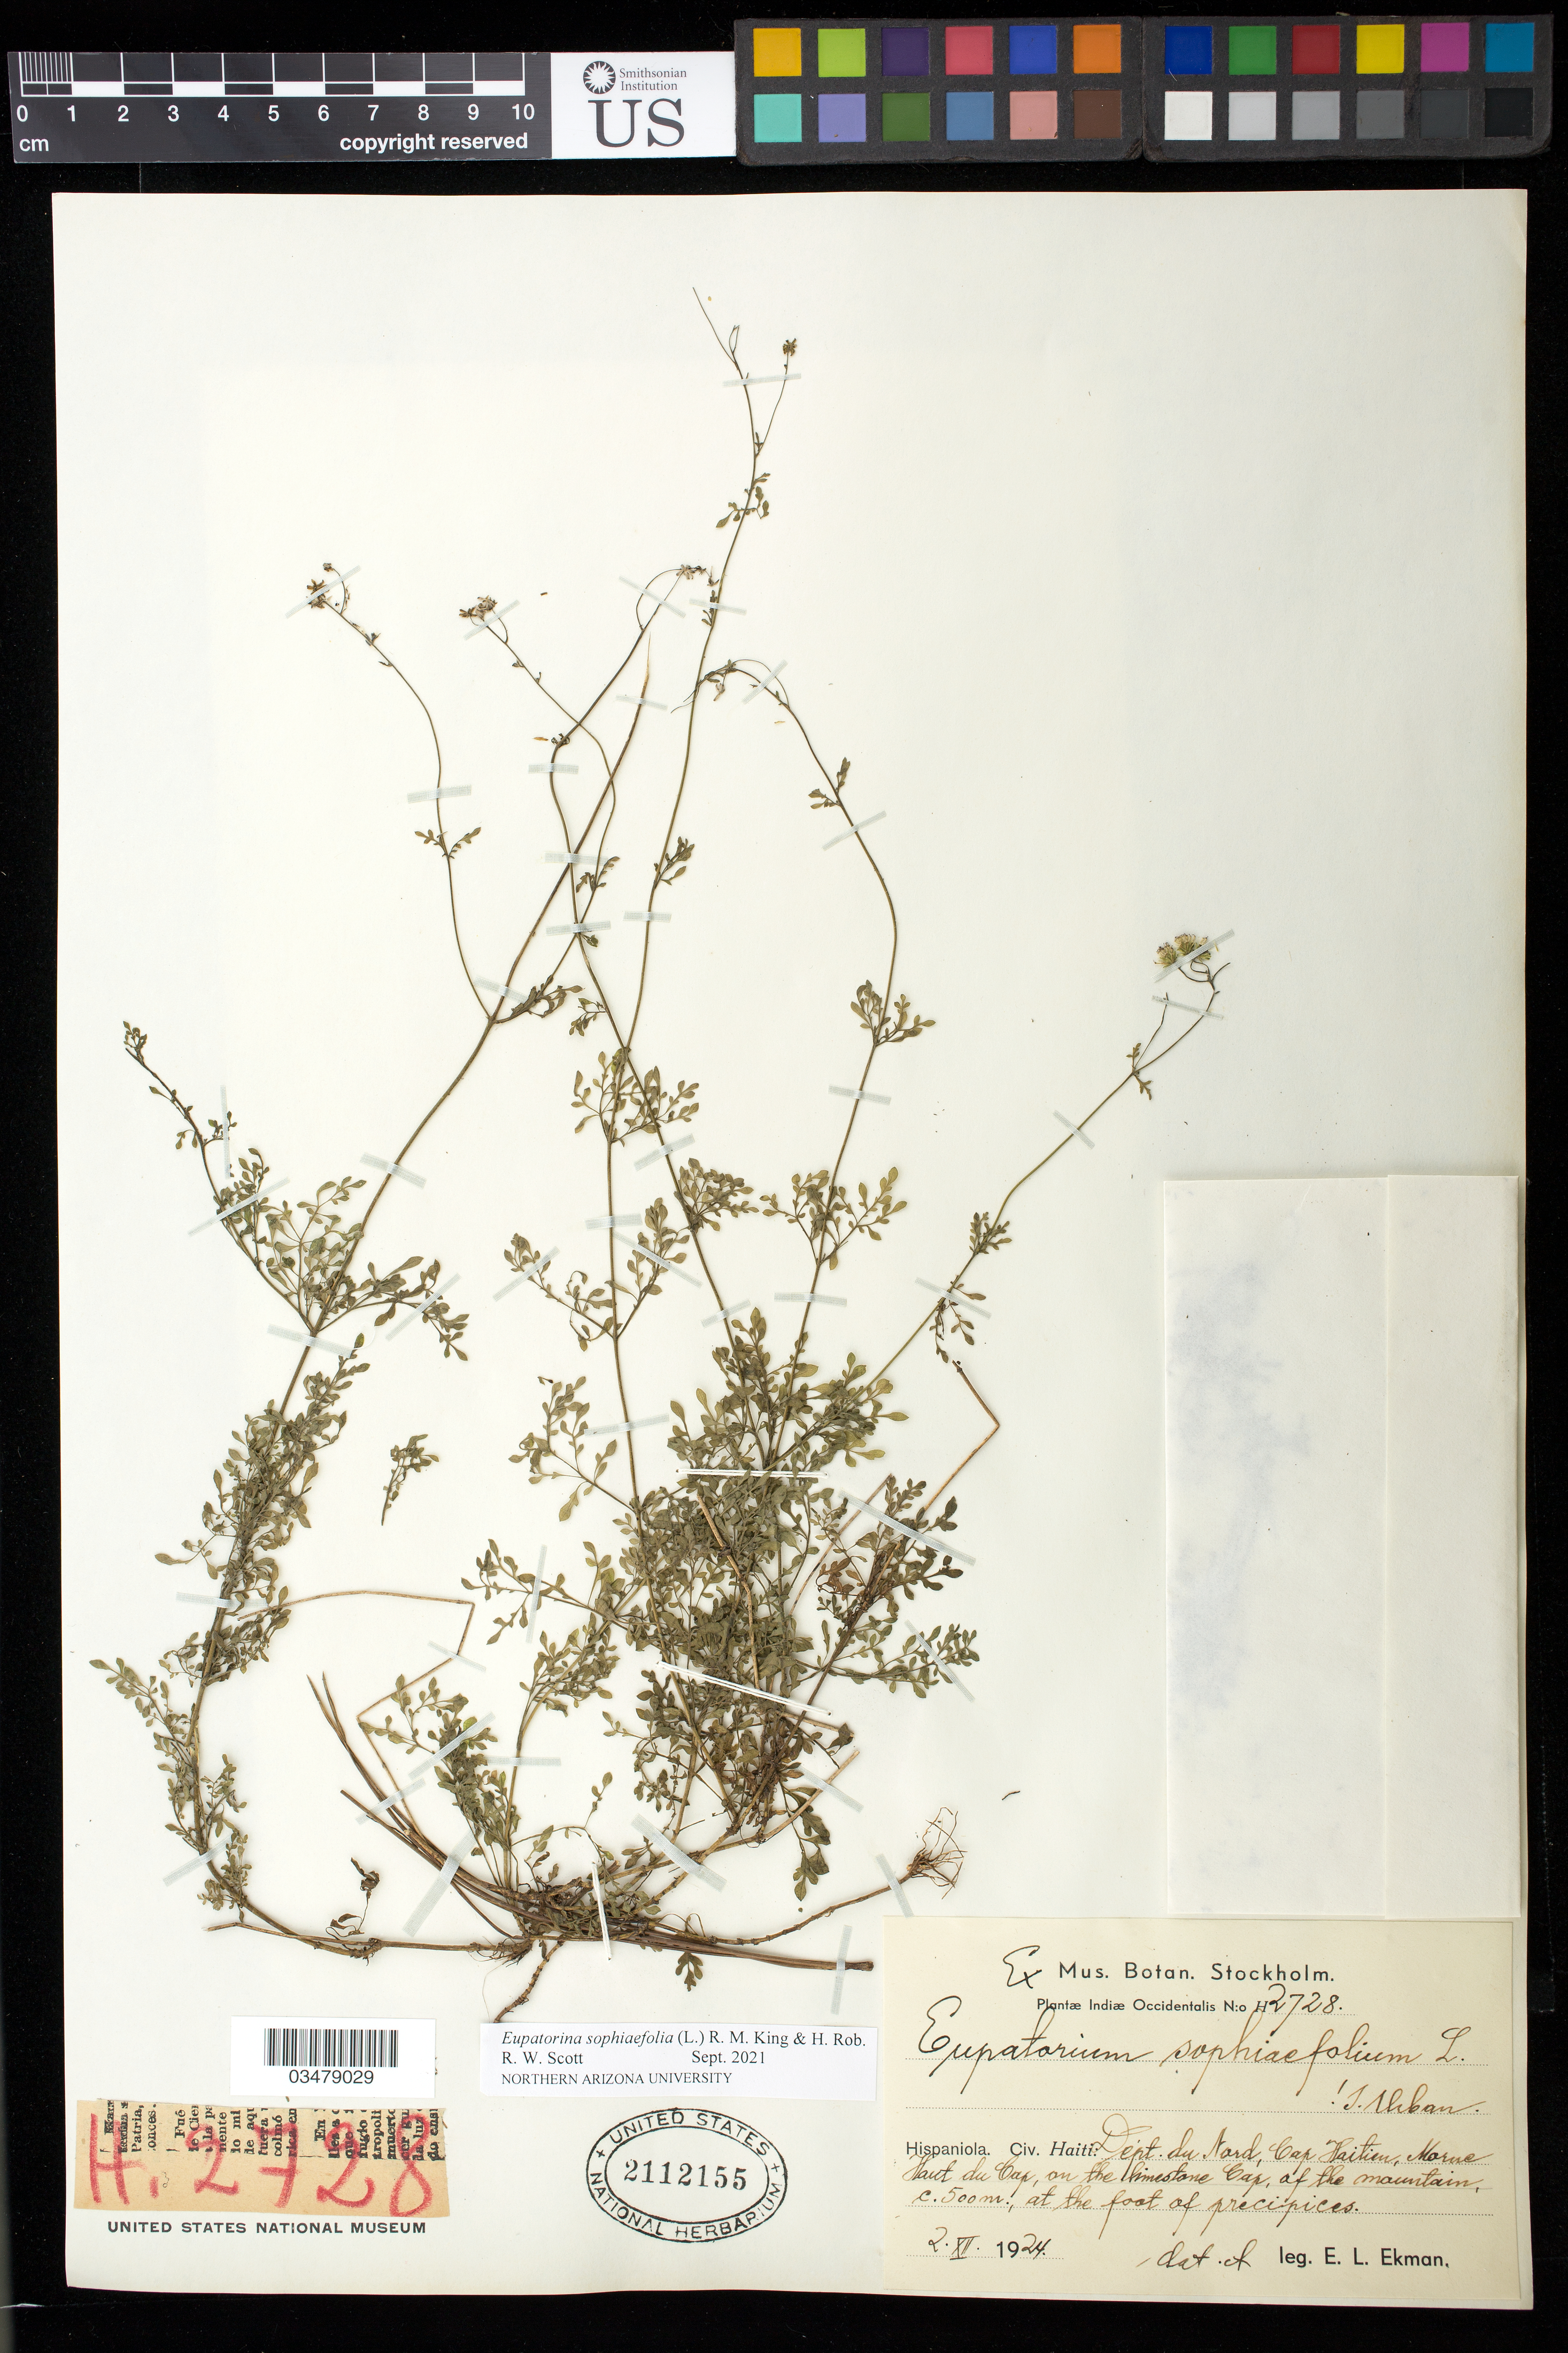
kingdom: Plantae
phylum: Tracheophyta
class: Magnoliopsida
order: Asterales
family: Asteraceae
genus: Eupatorina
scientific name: Eupatorina sophiifolia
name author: (L.) R.M. King & H. Rob.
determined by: Scott, R. W.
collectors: E. L. Ekman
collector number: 2728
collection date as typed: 02 Dec 1924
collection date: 1924-12-02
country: Haiti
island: Hispaniola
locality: Massif du Nord, Cap Haïtien, Haut du Cap.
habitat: At the foot of precipices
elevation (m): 500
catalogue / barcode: US 2112155